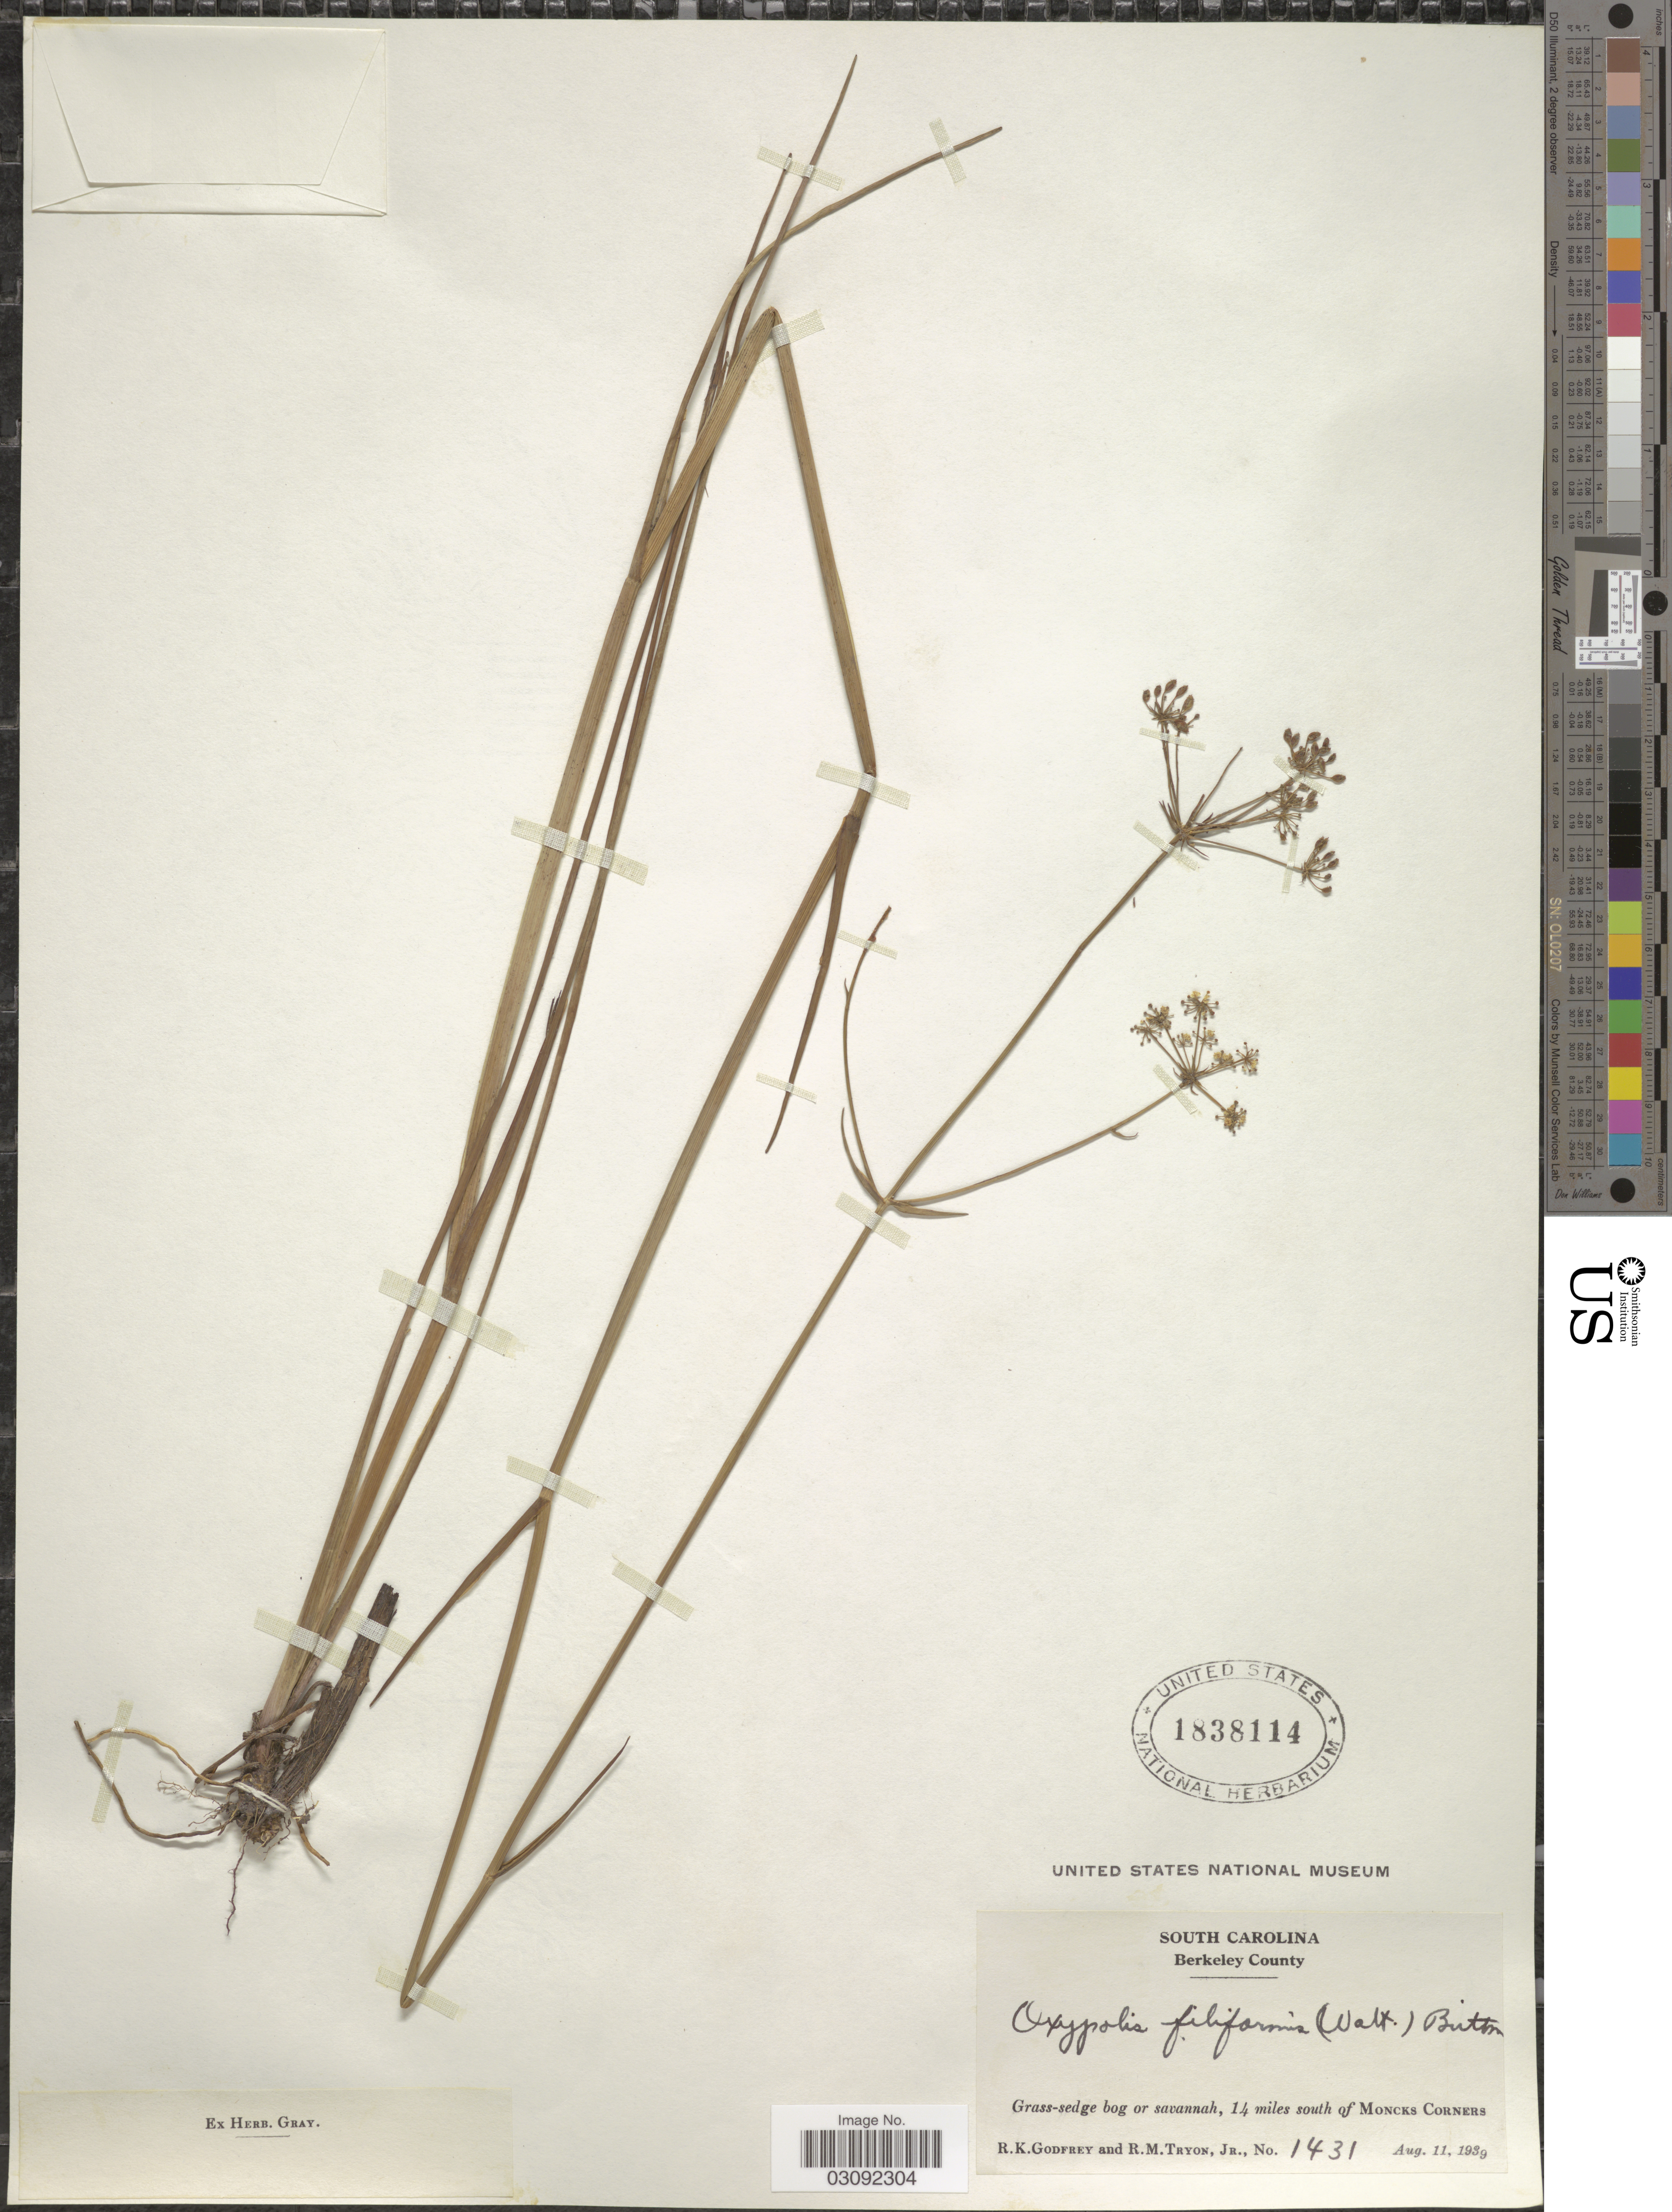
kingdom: Plantae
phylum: Tracheophyta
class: Magnoliopsida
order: Apiales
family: Apiaceae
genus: Oxypolis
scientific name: Oxypolis filiformis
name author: (Walter) Britton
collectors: R. K. Godfrey & R. Tryon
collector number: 1431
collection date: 1939-08-11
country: United States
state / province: South Carolina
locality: Berkeley County. 14 miles south of Moncks Corners.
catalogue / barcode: US 1838114